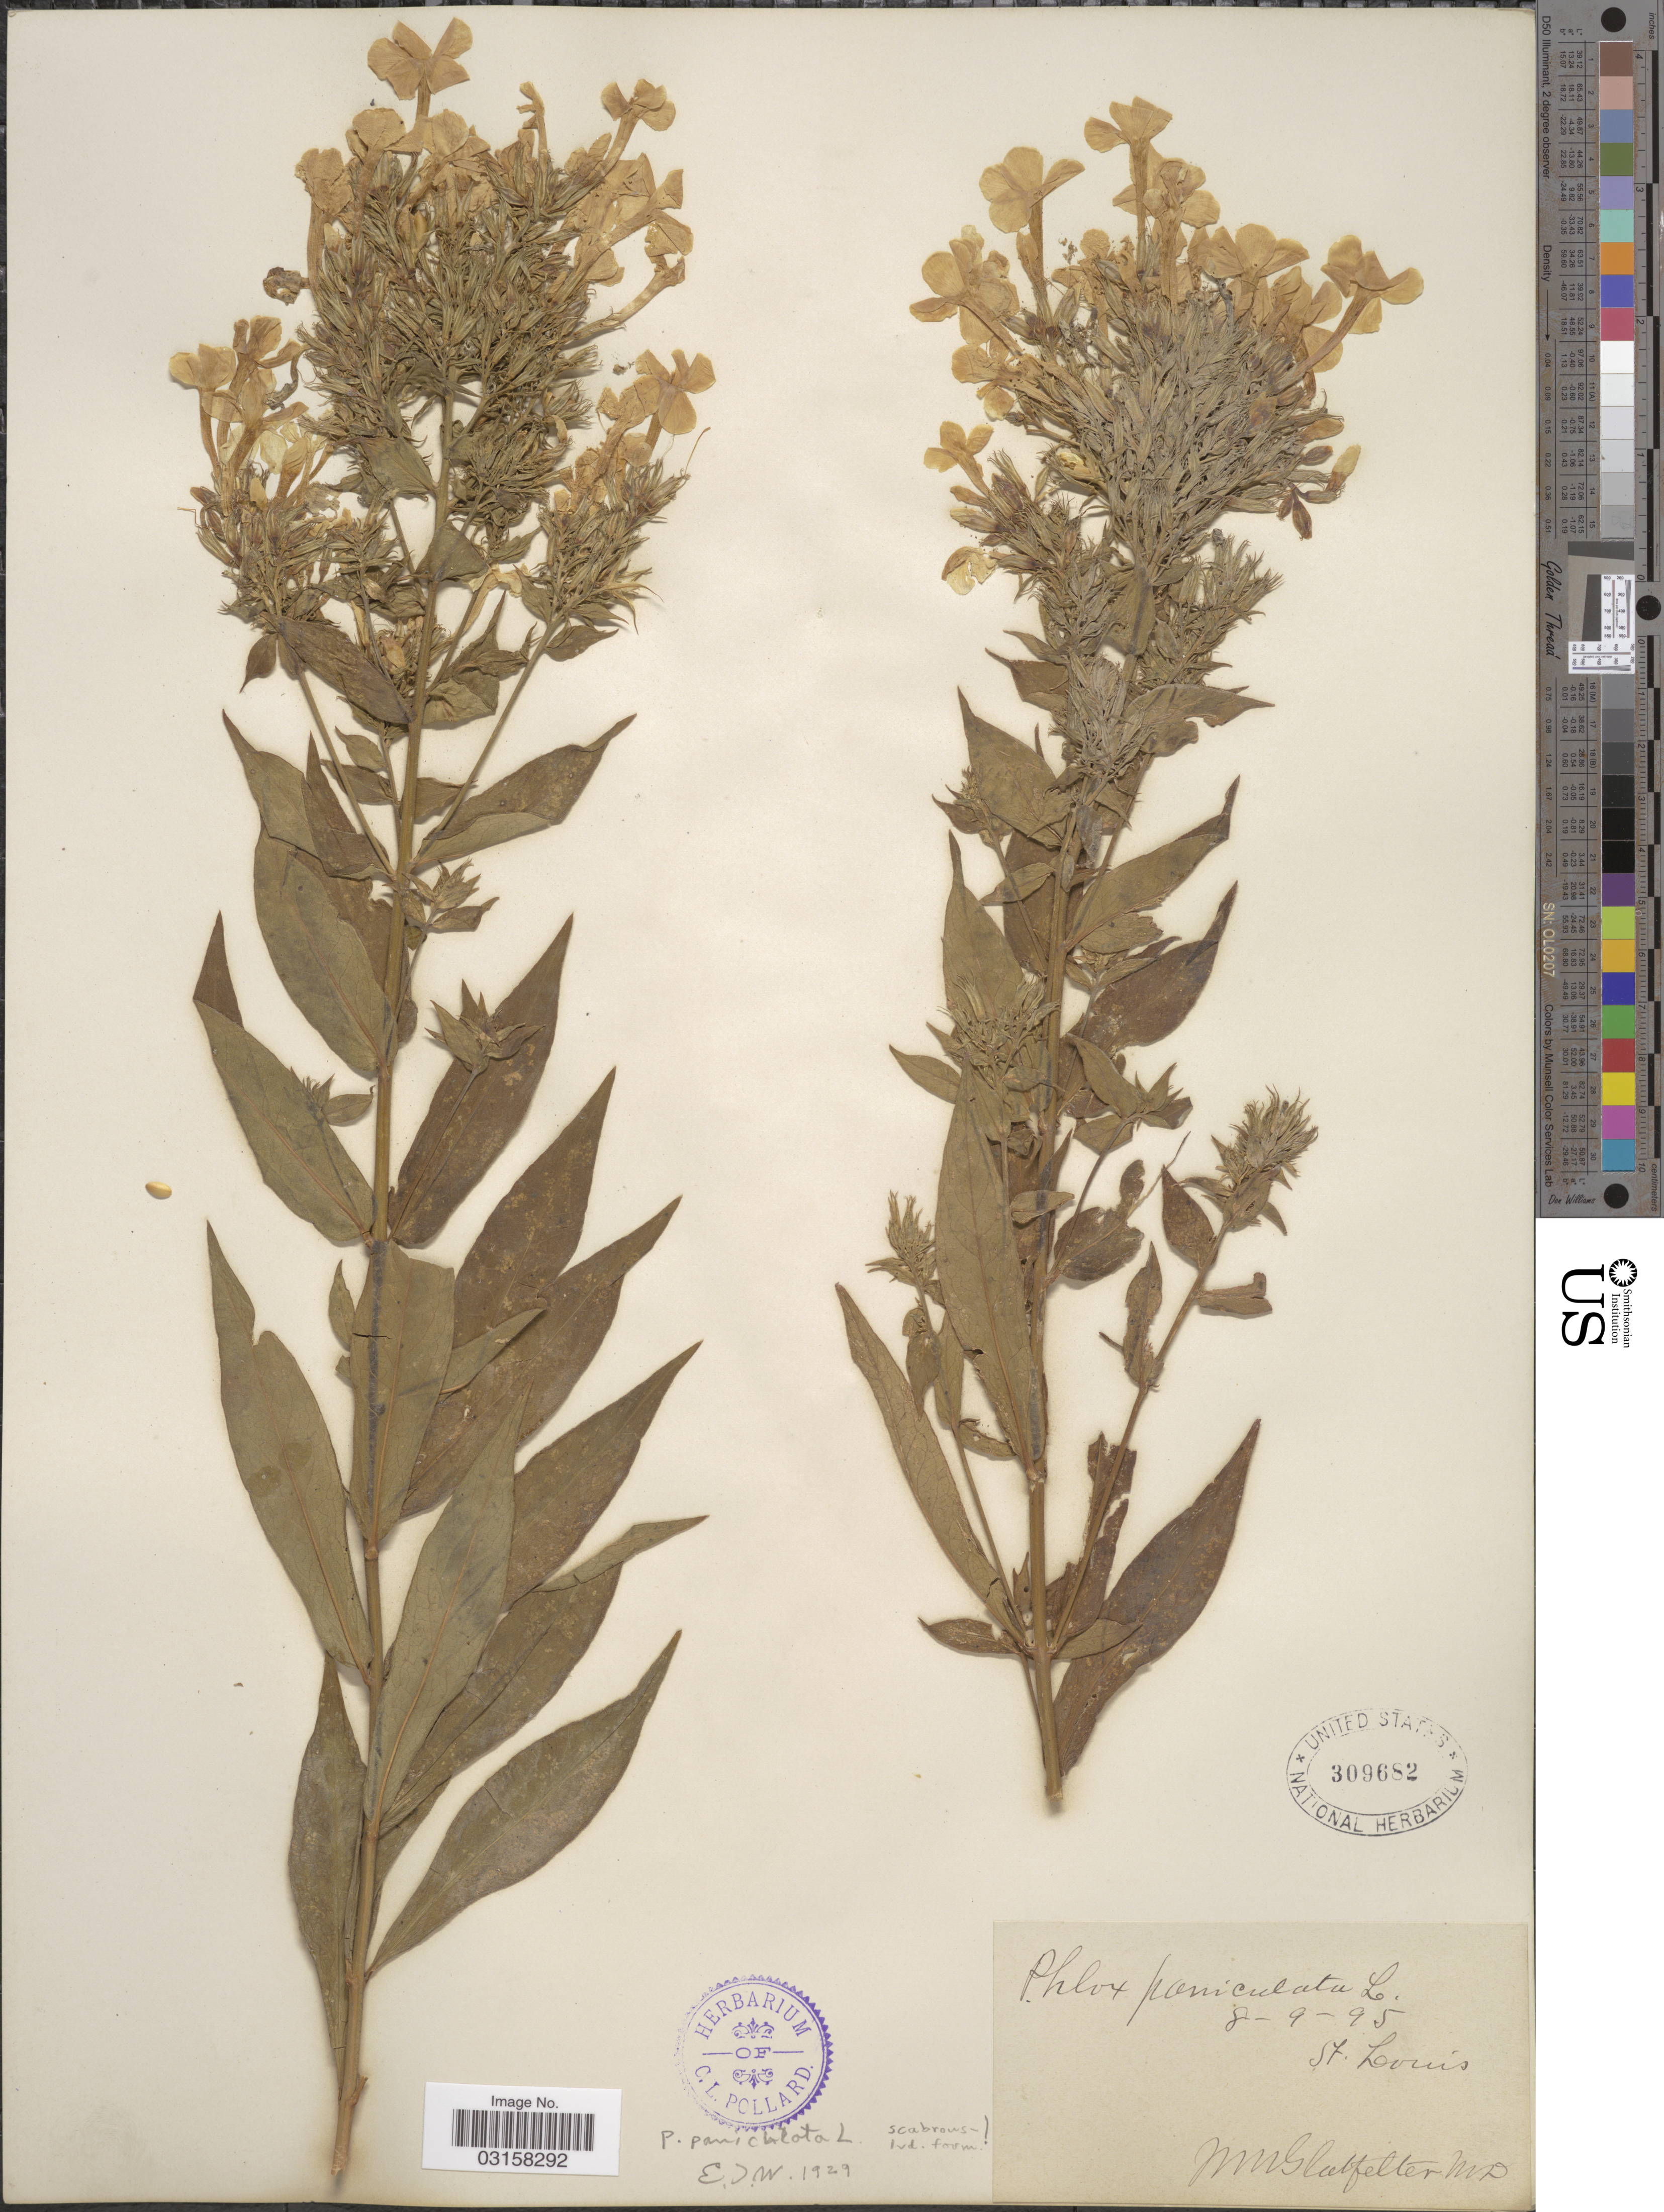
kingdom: Plantae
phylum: Tracheophyta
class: Magnoliopsida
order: Ericales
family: Polemoniaceae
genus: Phlox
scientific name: Phlox paniculata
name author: L.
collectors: N. M. Glatfelter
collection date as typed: Transcribed d/m/y: 9/8/95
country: United States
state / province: Missouri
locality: St. Louis.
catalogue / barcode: US 309682